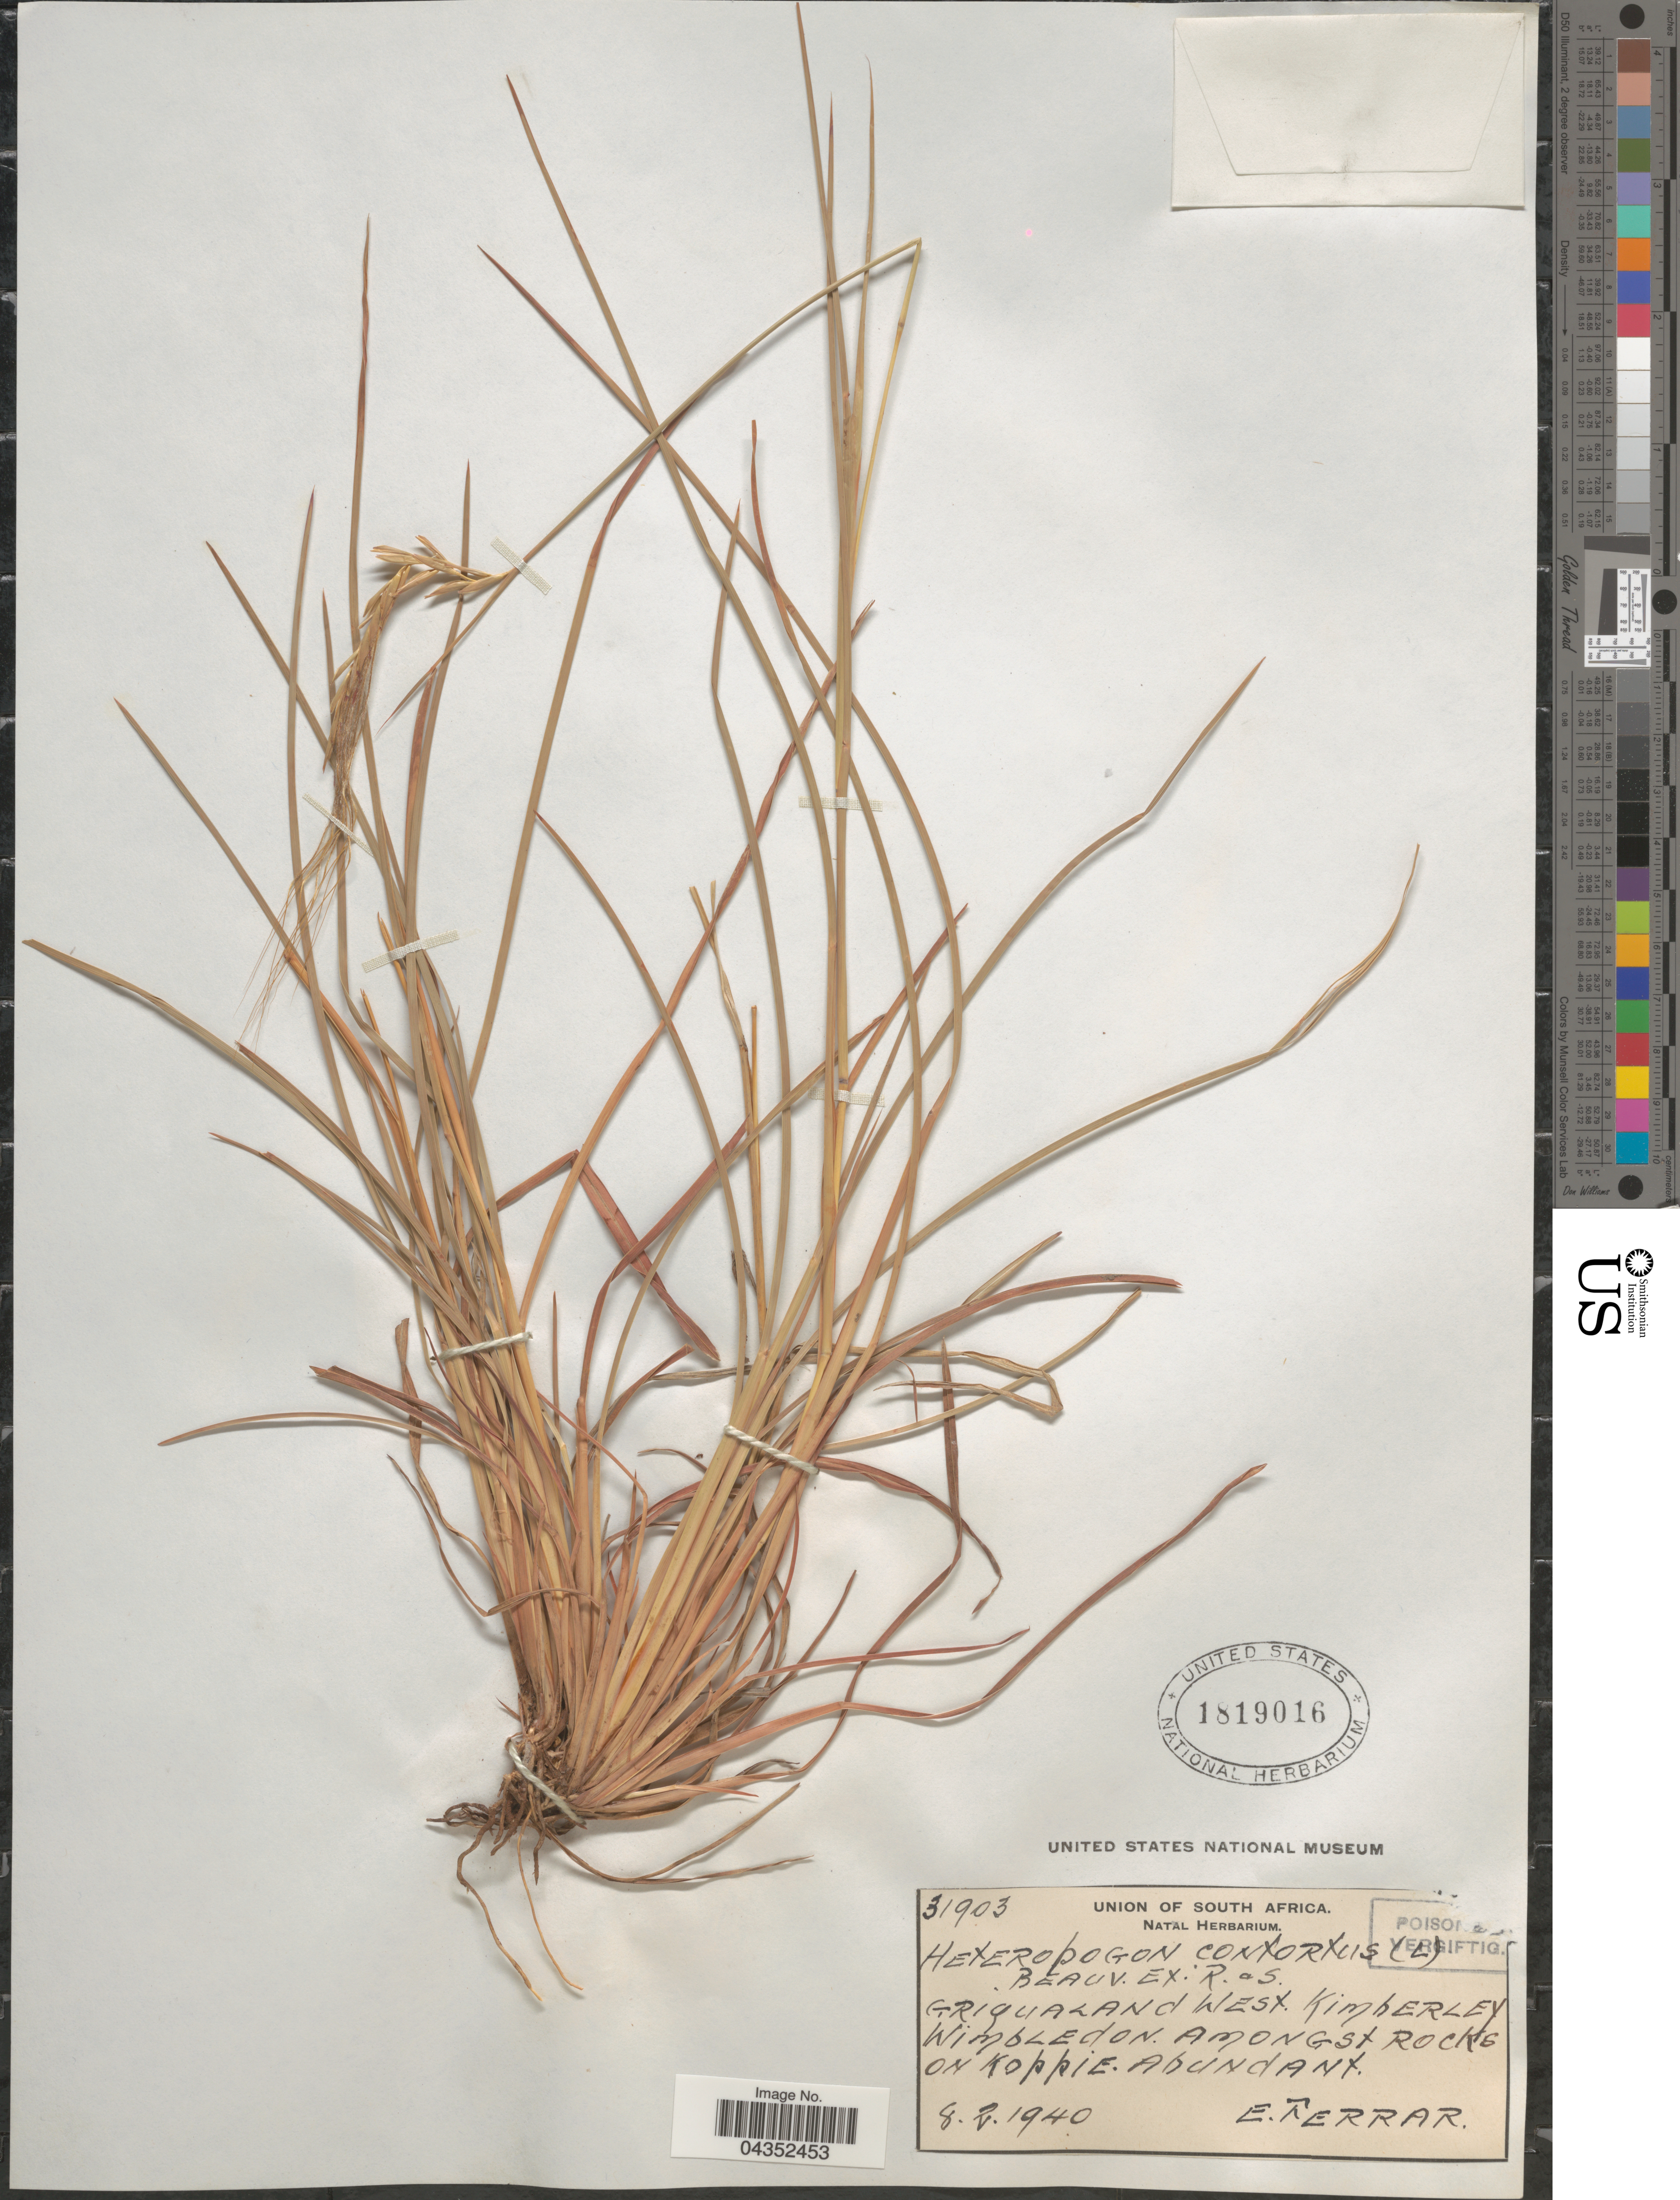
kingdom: Plantae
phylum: Tracheophyta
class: Liliopsida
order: Poales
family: Poaceae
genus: Heteropogon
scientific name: Heteropogon contortus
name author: (L.) P. Beauv. ex Roem. & Schult.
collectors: E. Ferrar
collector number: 31903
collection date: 1940-02-08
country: South Africa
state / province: KwaZulu-Natal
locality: Union of South Africa. Natal. Griqualand West. Kimberley Wimbledon. Amongst rocks on Koppie.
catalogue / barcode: US 1819016